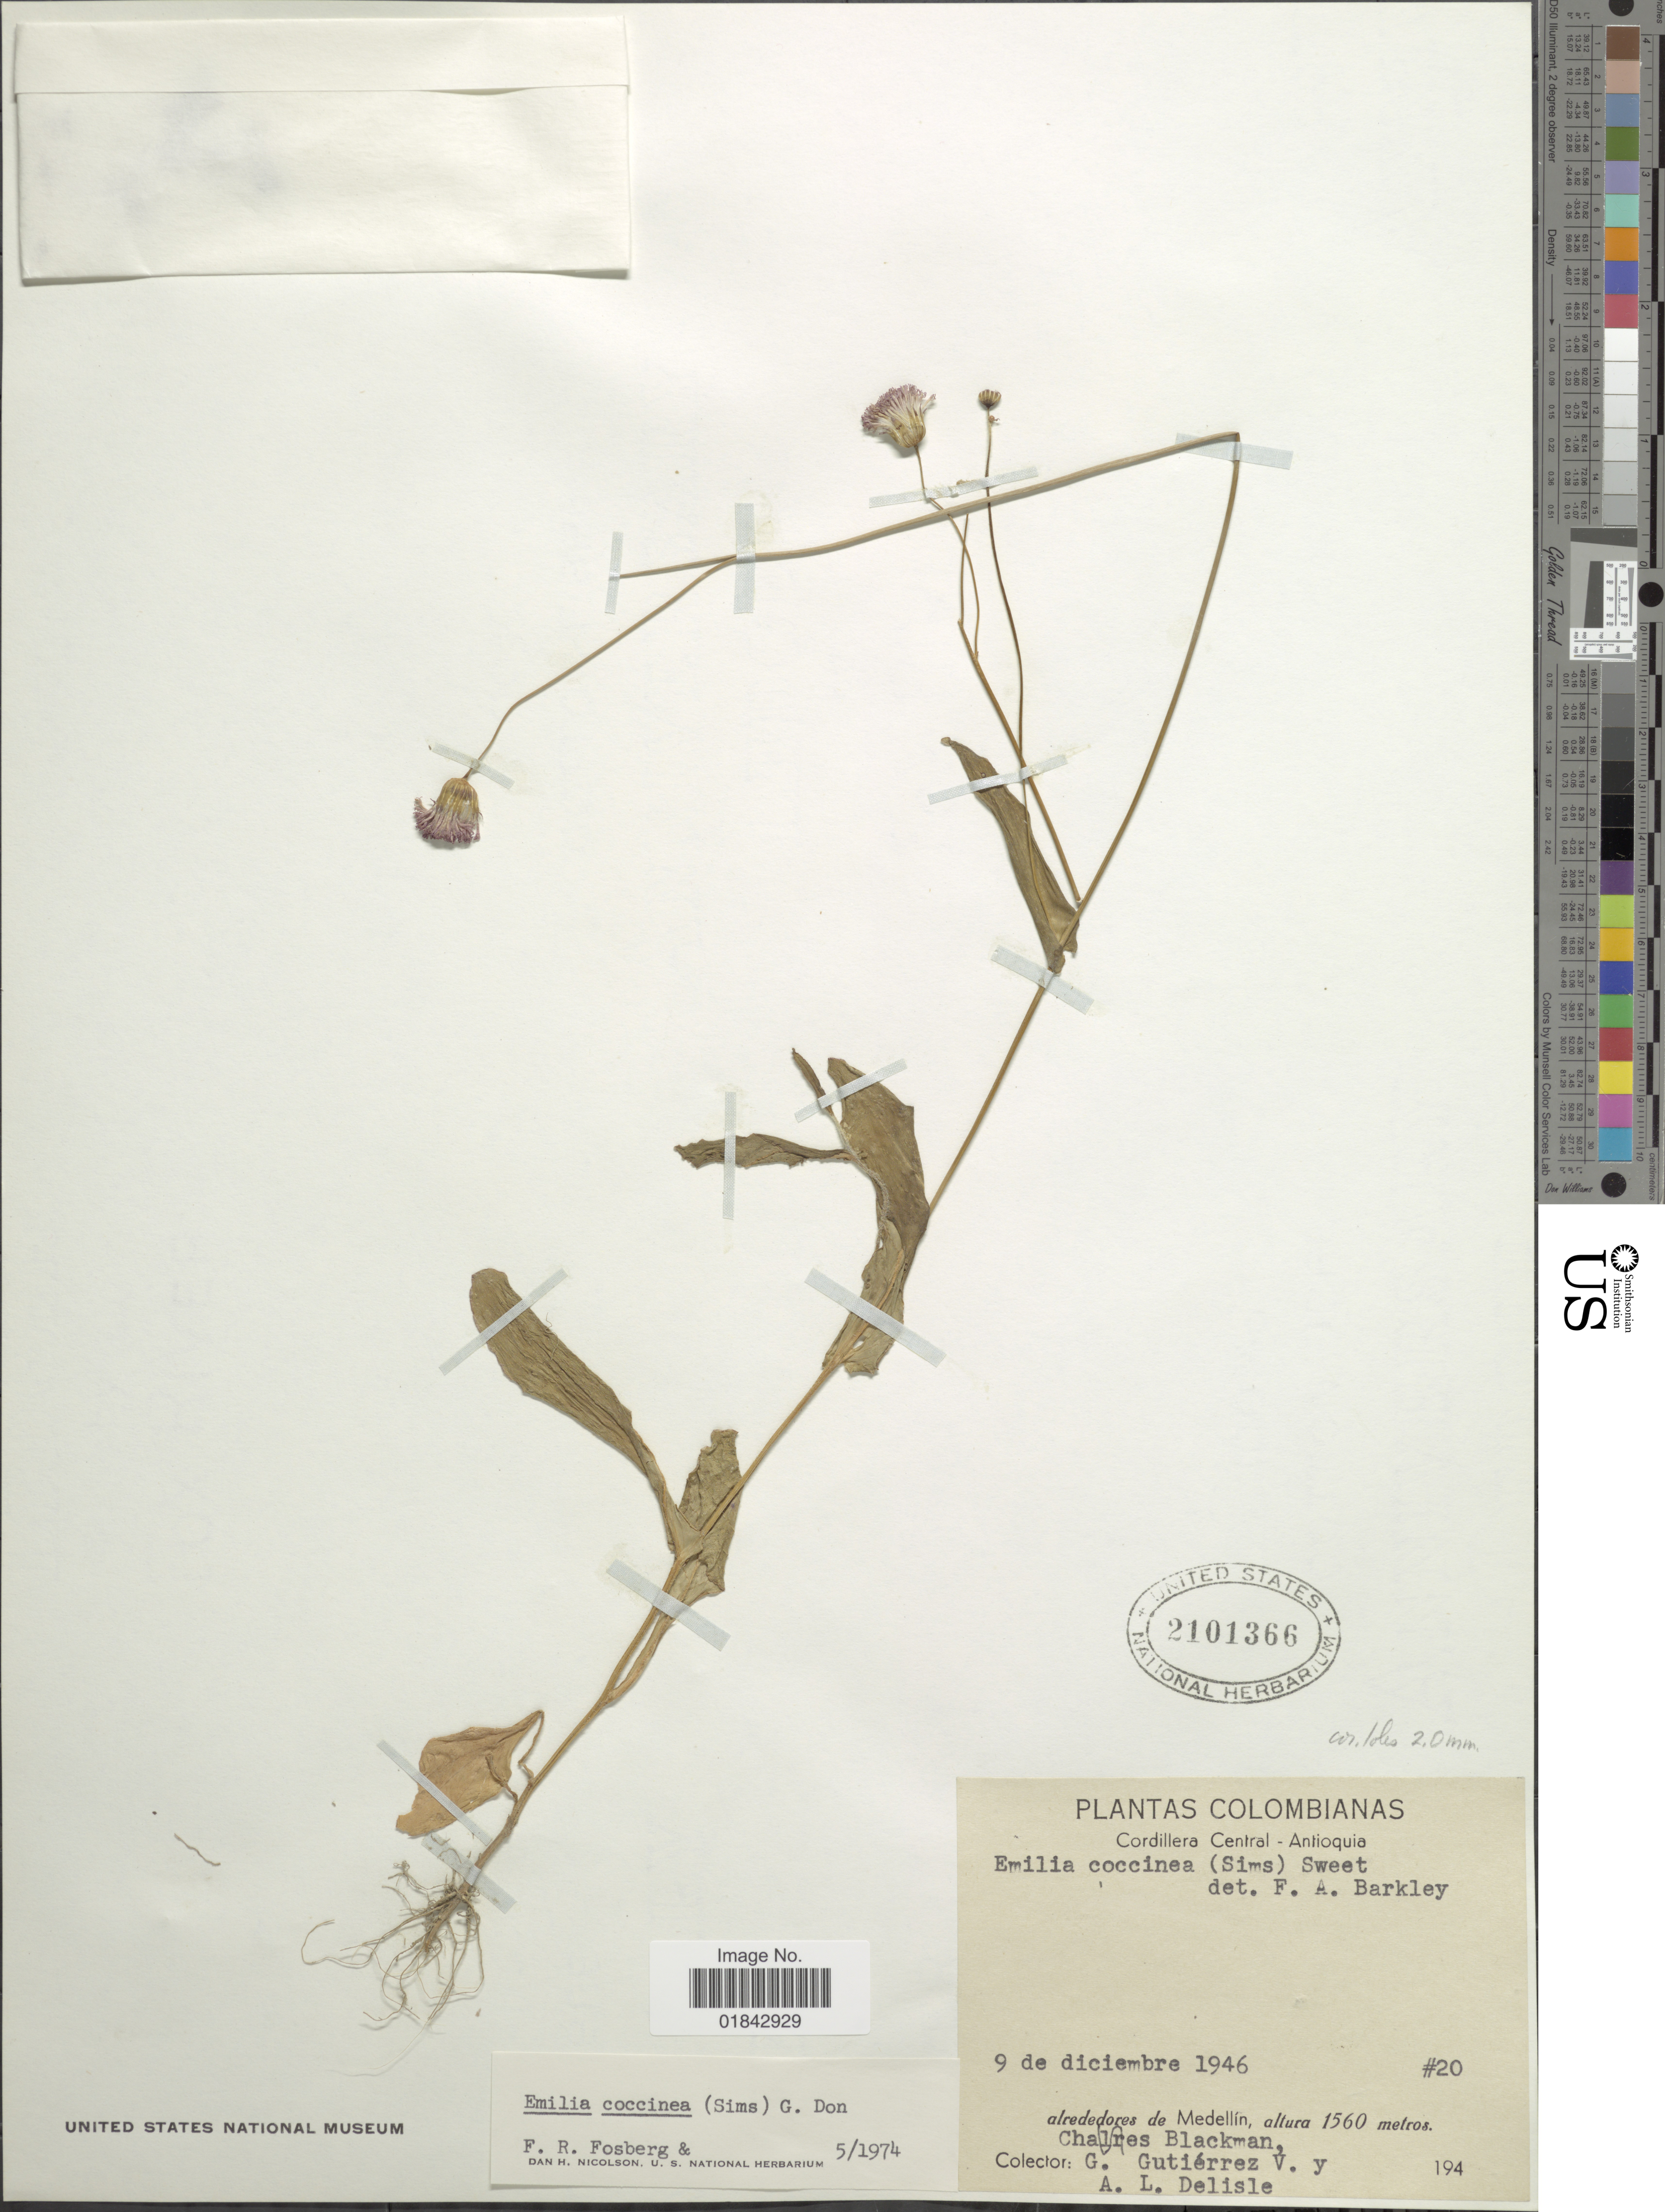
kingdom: Plantae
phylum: Tracheophyta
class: Magnoliopsida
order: Asterales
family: Asteraceae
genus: Emilia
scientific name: Emilia coccinea (Sims) Sweet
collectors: G. Gutiérrez V. & A. Delisle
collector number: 20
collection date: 1946-12-09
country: Colombia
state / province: Antioquia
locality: Cordillera Central, alrededores de Medellín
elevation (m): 1560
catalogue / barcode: US 2101366